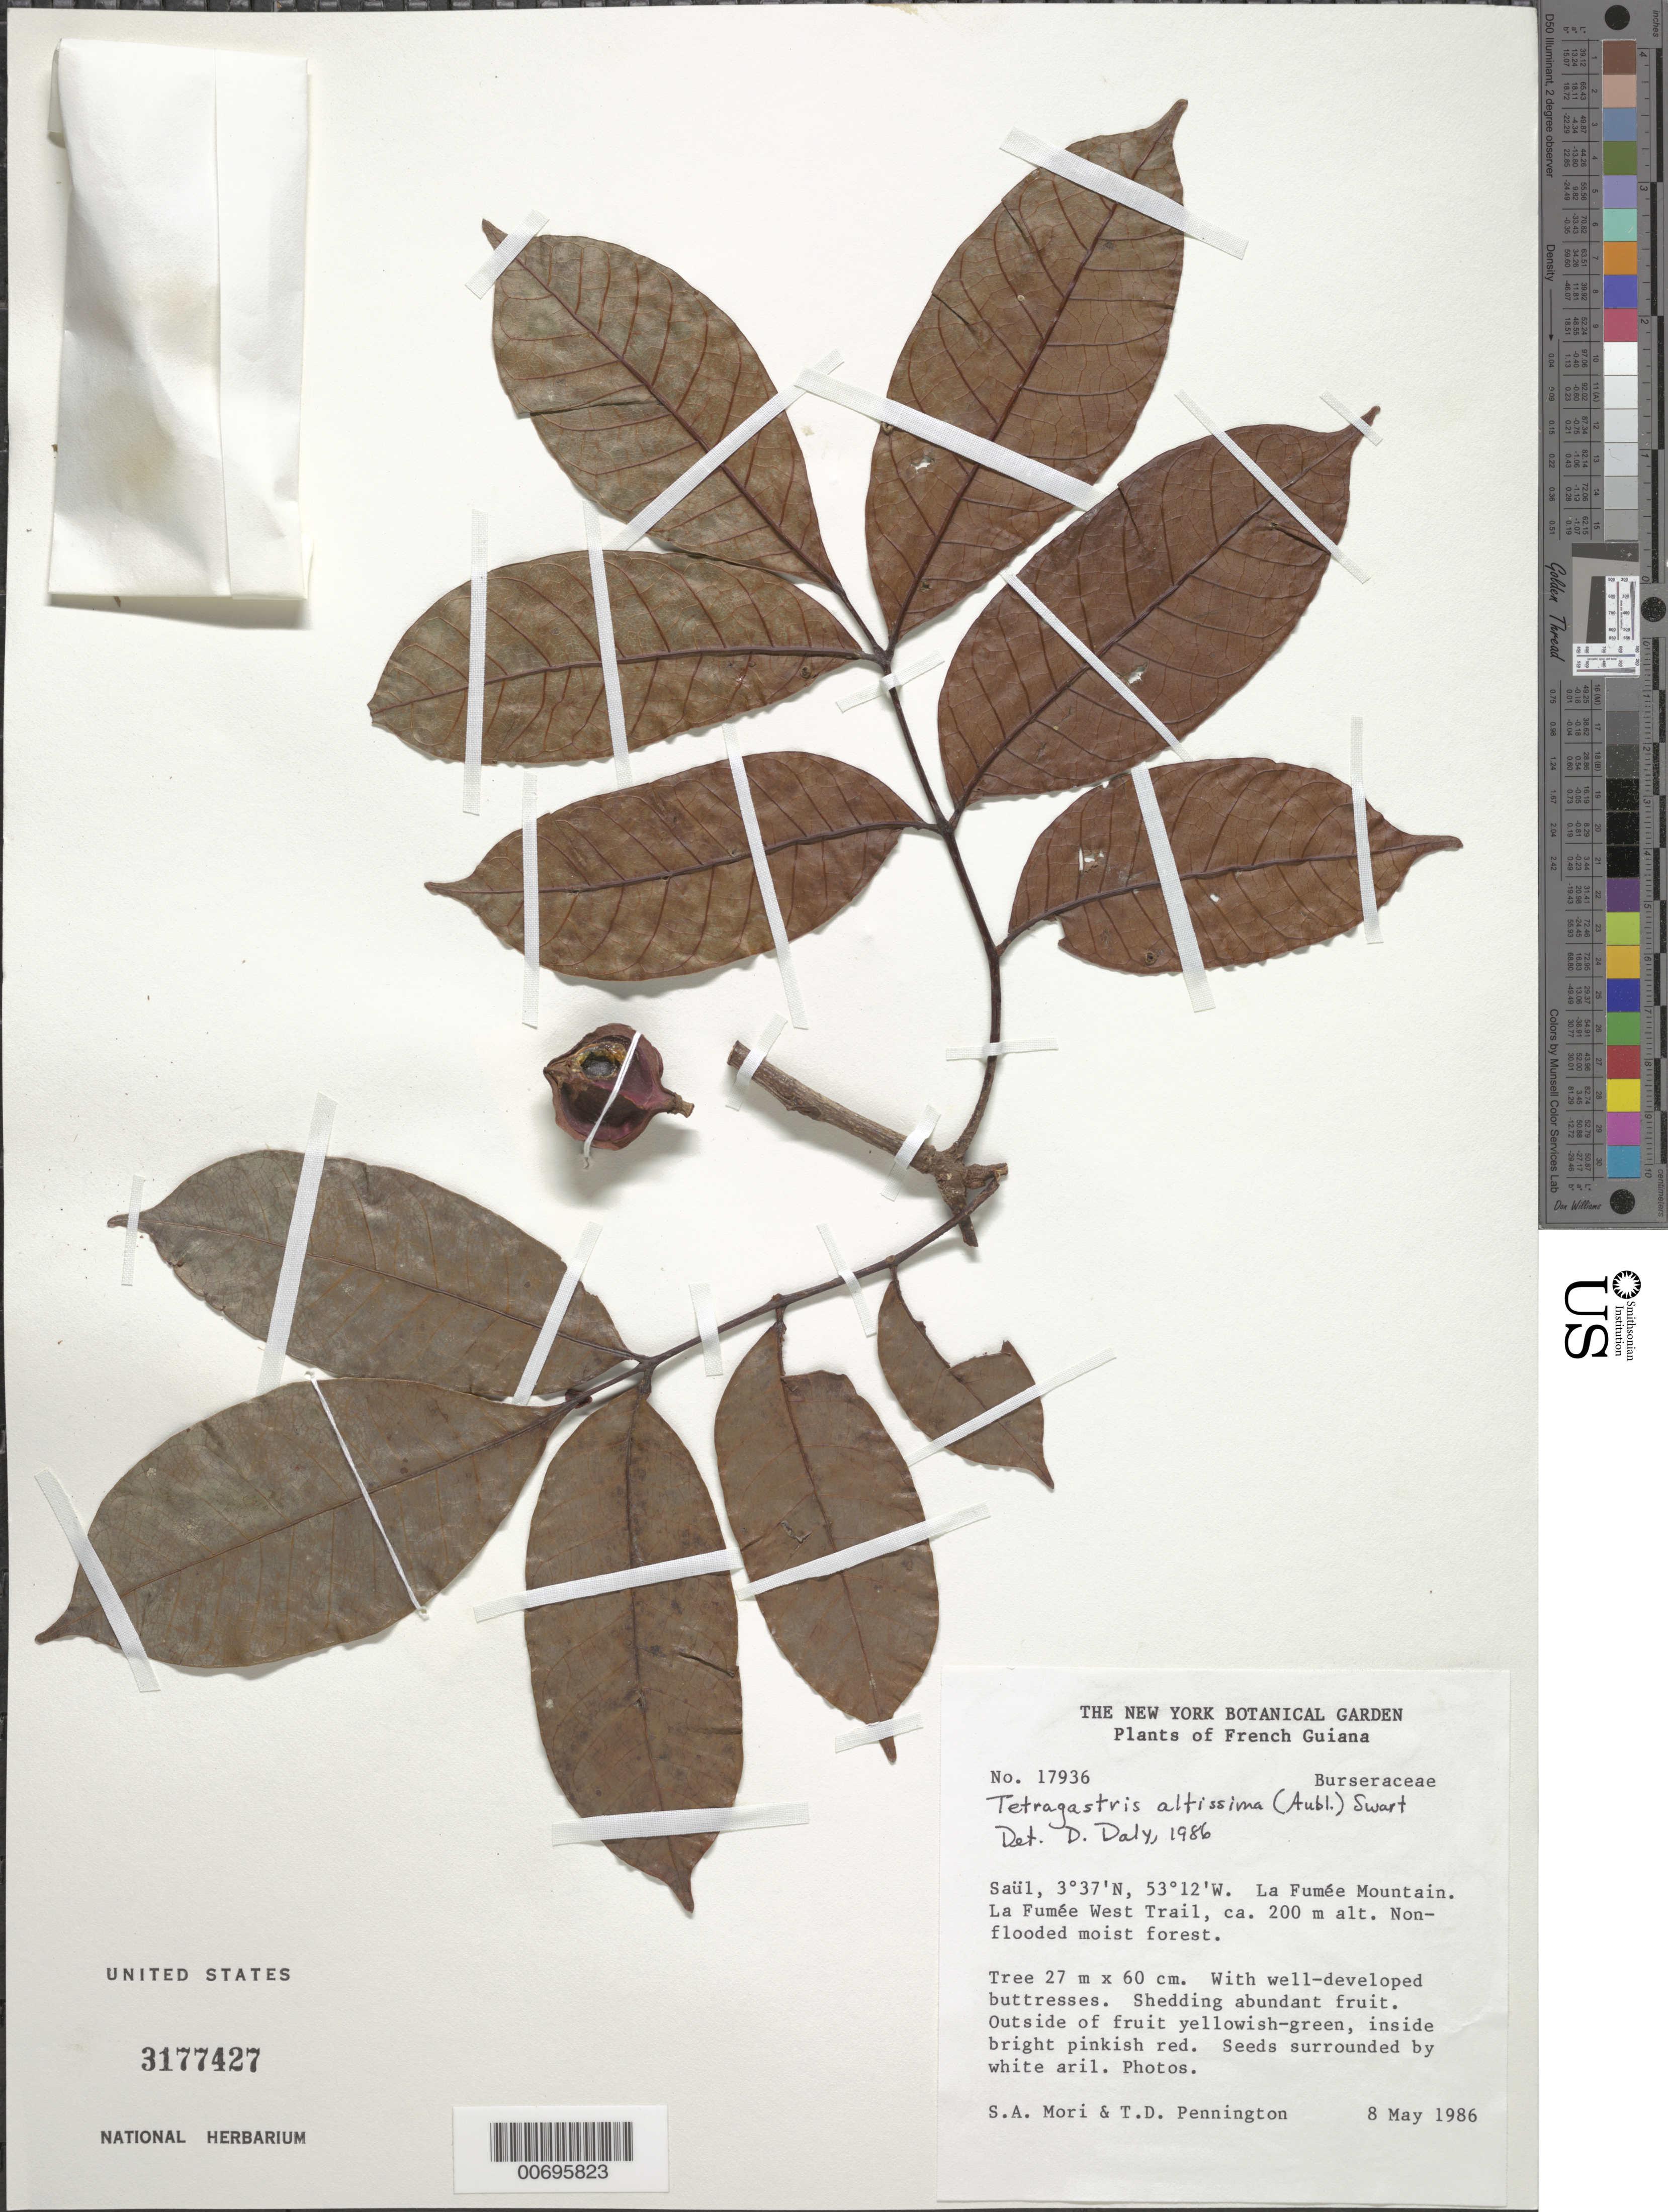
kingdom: Plantae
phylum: Tracheophyta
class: Magnoliopsida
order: Sapindales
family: Burseraceae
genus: Protium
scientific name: Protium altissimum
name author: (Aubl.) Marchand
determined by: Daly, Douglas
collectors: S. Mori & T. D. Pennington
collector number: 17936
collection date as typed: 8-May-86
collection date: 1986-05-08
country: French Guiana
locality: Saül, La Fumée Mountain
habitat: Non-flooded moist forest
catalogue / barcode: US 3177427